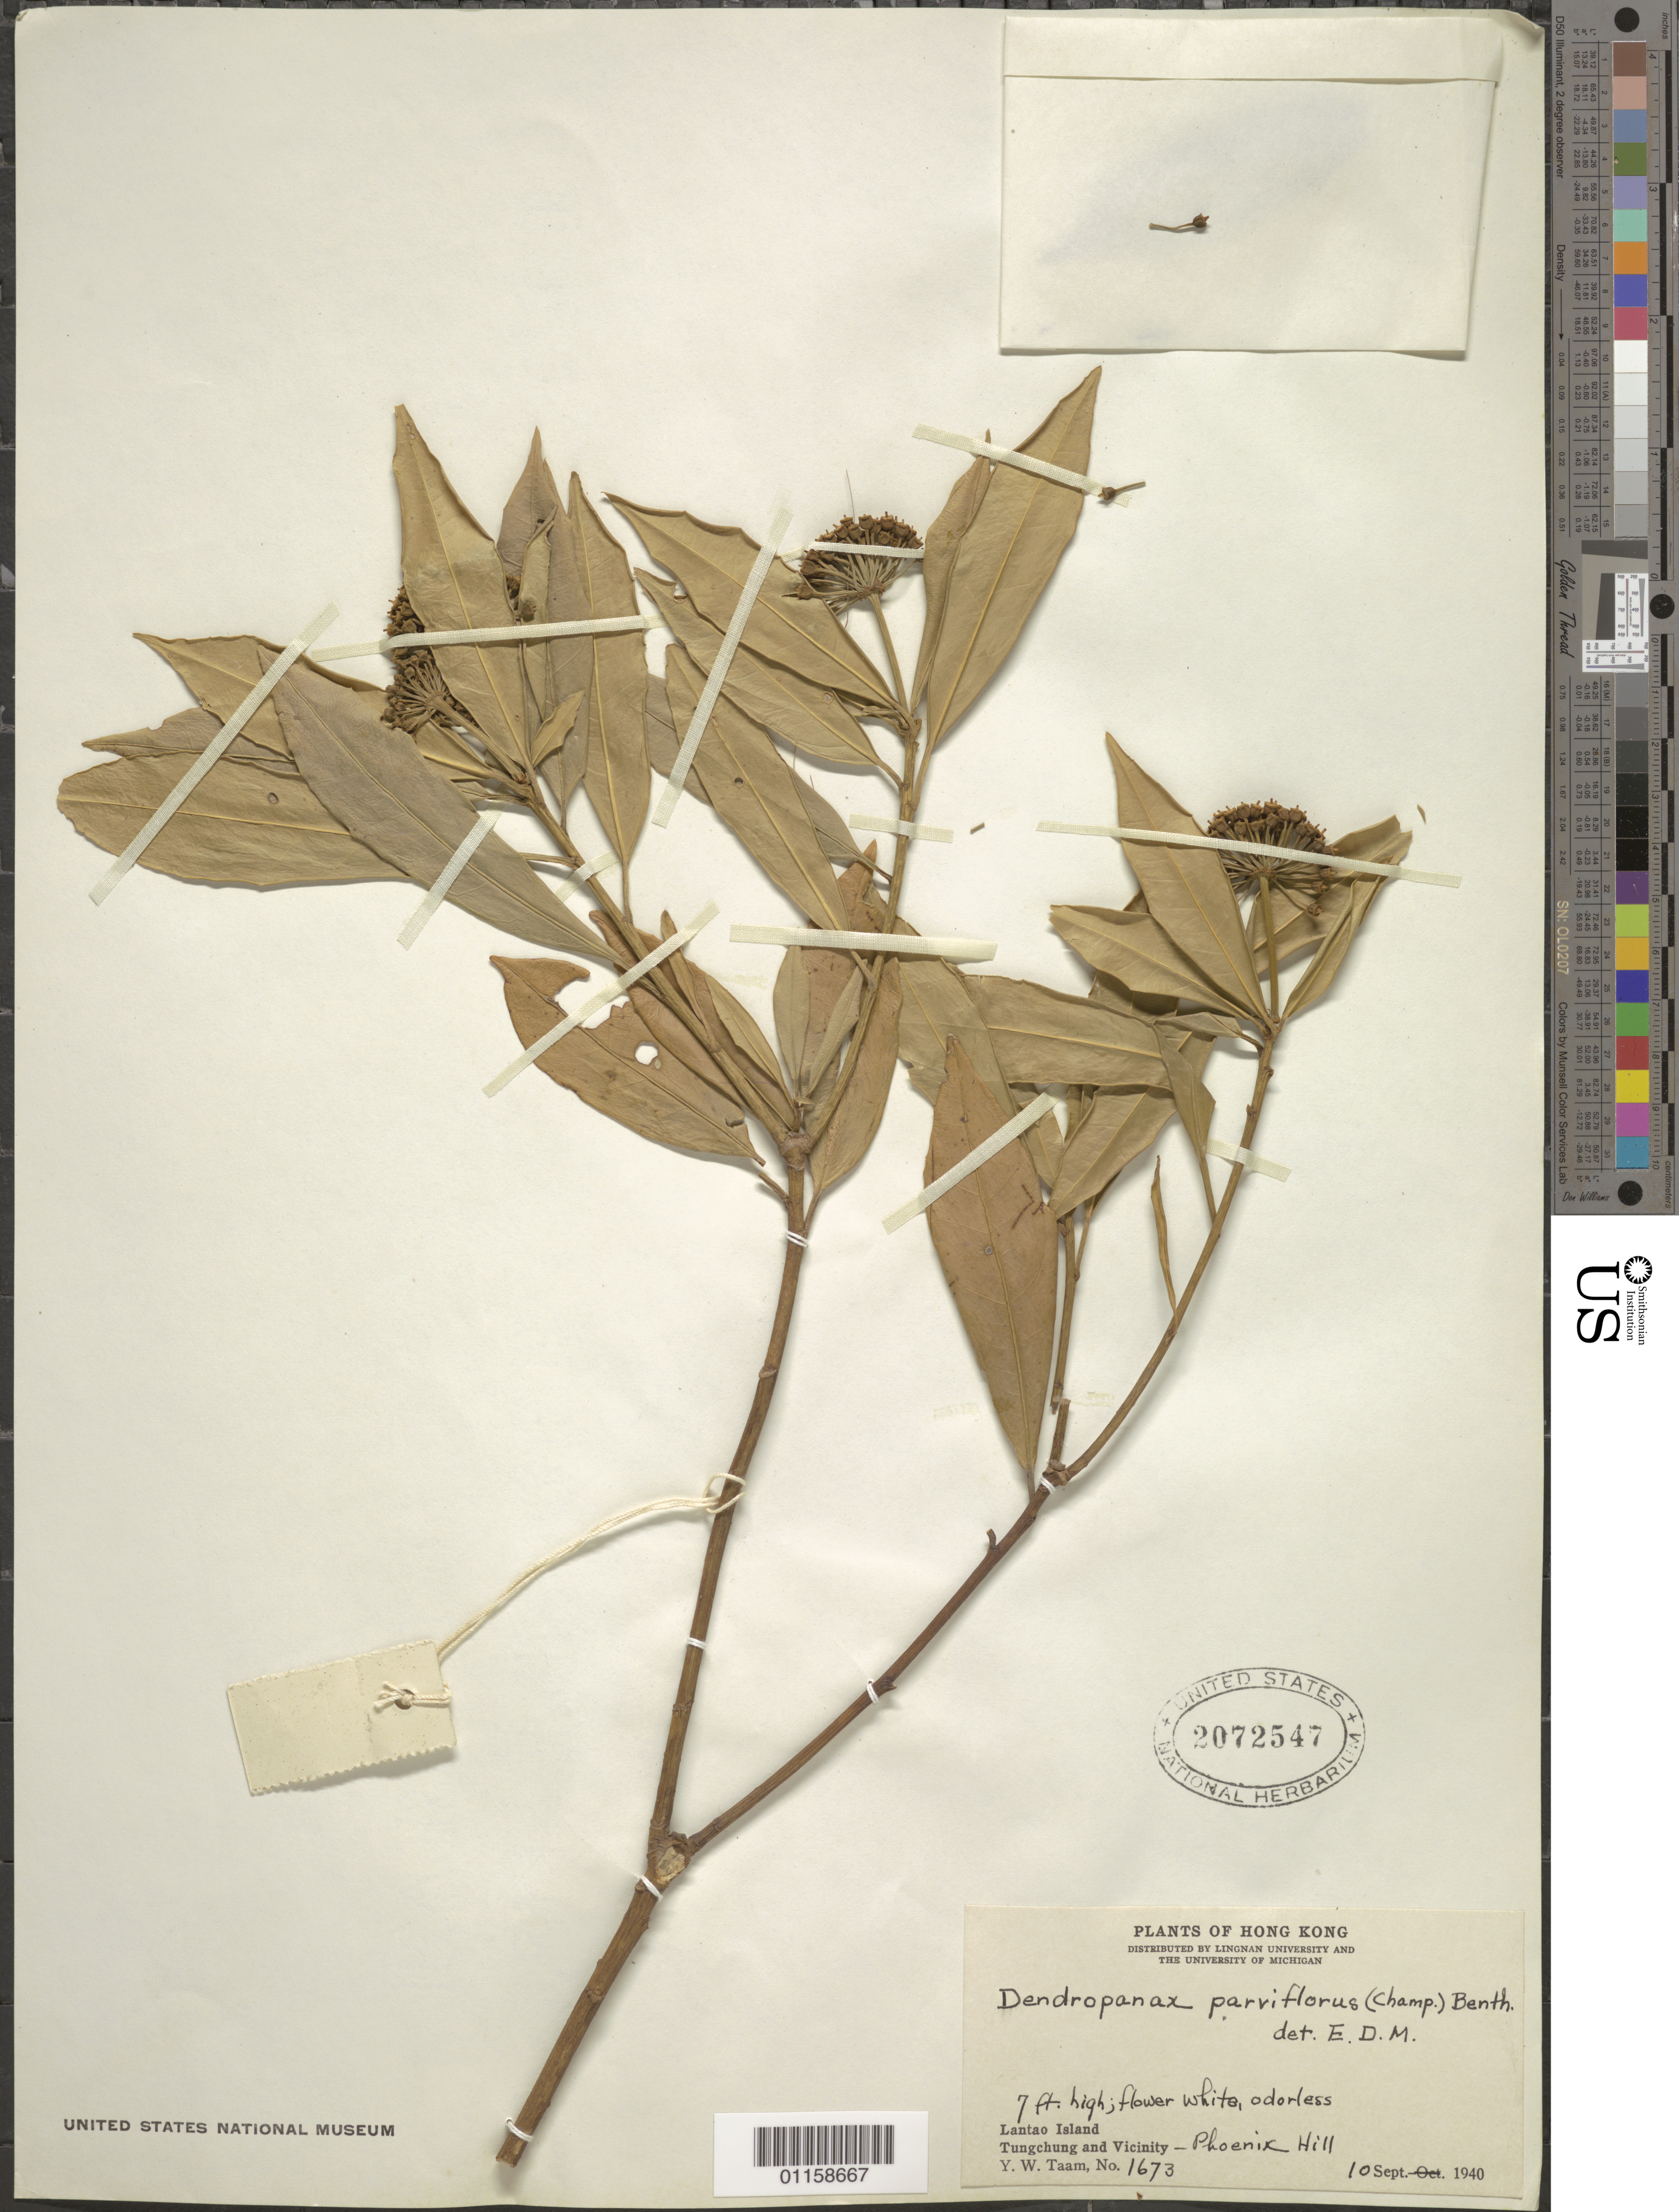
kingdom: Plantae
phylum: Tracheophyta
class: Magnoliopsida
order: Apiales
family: Araliaceae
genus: Dendropanax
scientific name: Dendropanax parviflorus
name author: (Champ. & Benth.) Benth.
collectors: Y. W. Taam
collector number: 1673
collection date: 1940-09-10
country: China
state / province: Hong Kong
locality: Lantao Island. Tungchung and Vicinity. Phoenix Hill.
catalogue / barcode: US 2072547